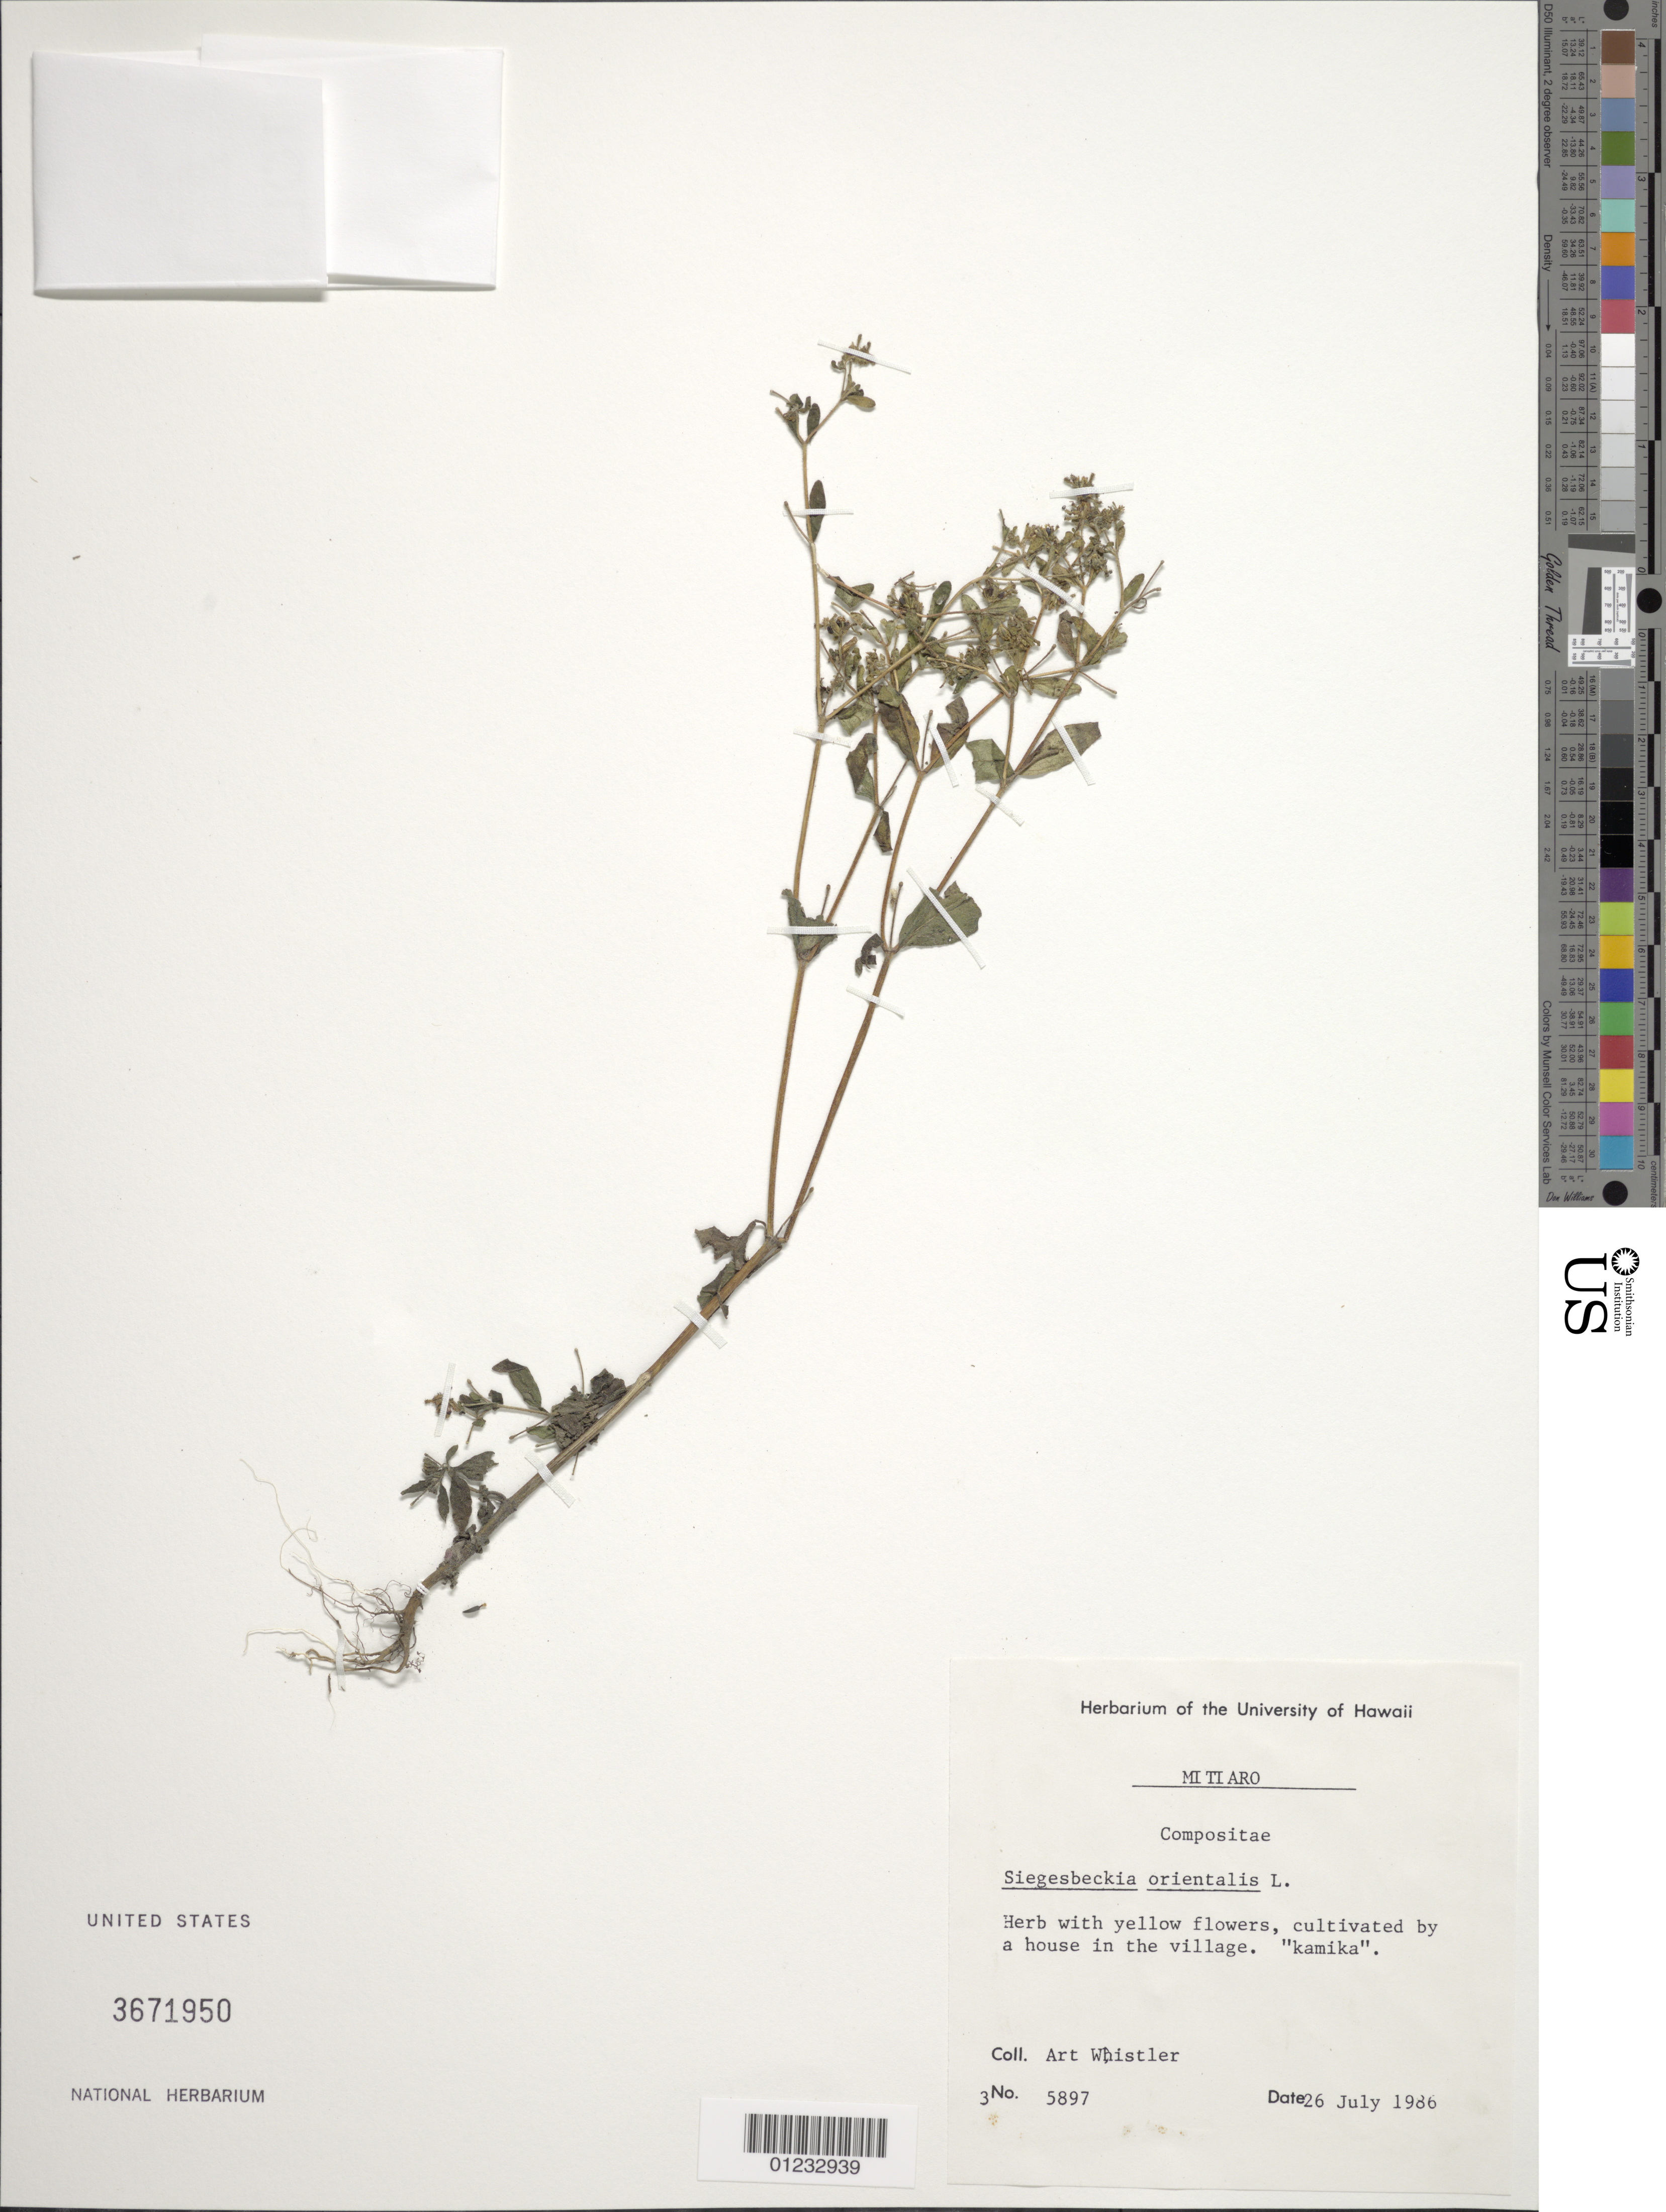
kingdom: Plantae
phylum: Tracheophyta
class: Magnoliopsida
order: Asterales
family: Asteraceae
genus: Sigesbeckia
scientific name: Sigesbeckia orientalis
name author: L.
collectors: A. Whistler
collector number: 5897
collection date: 1986-07-26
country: Cook Islands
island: Mitiaro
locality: By a house in the village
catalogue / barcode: US 3671950